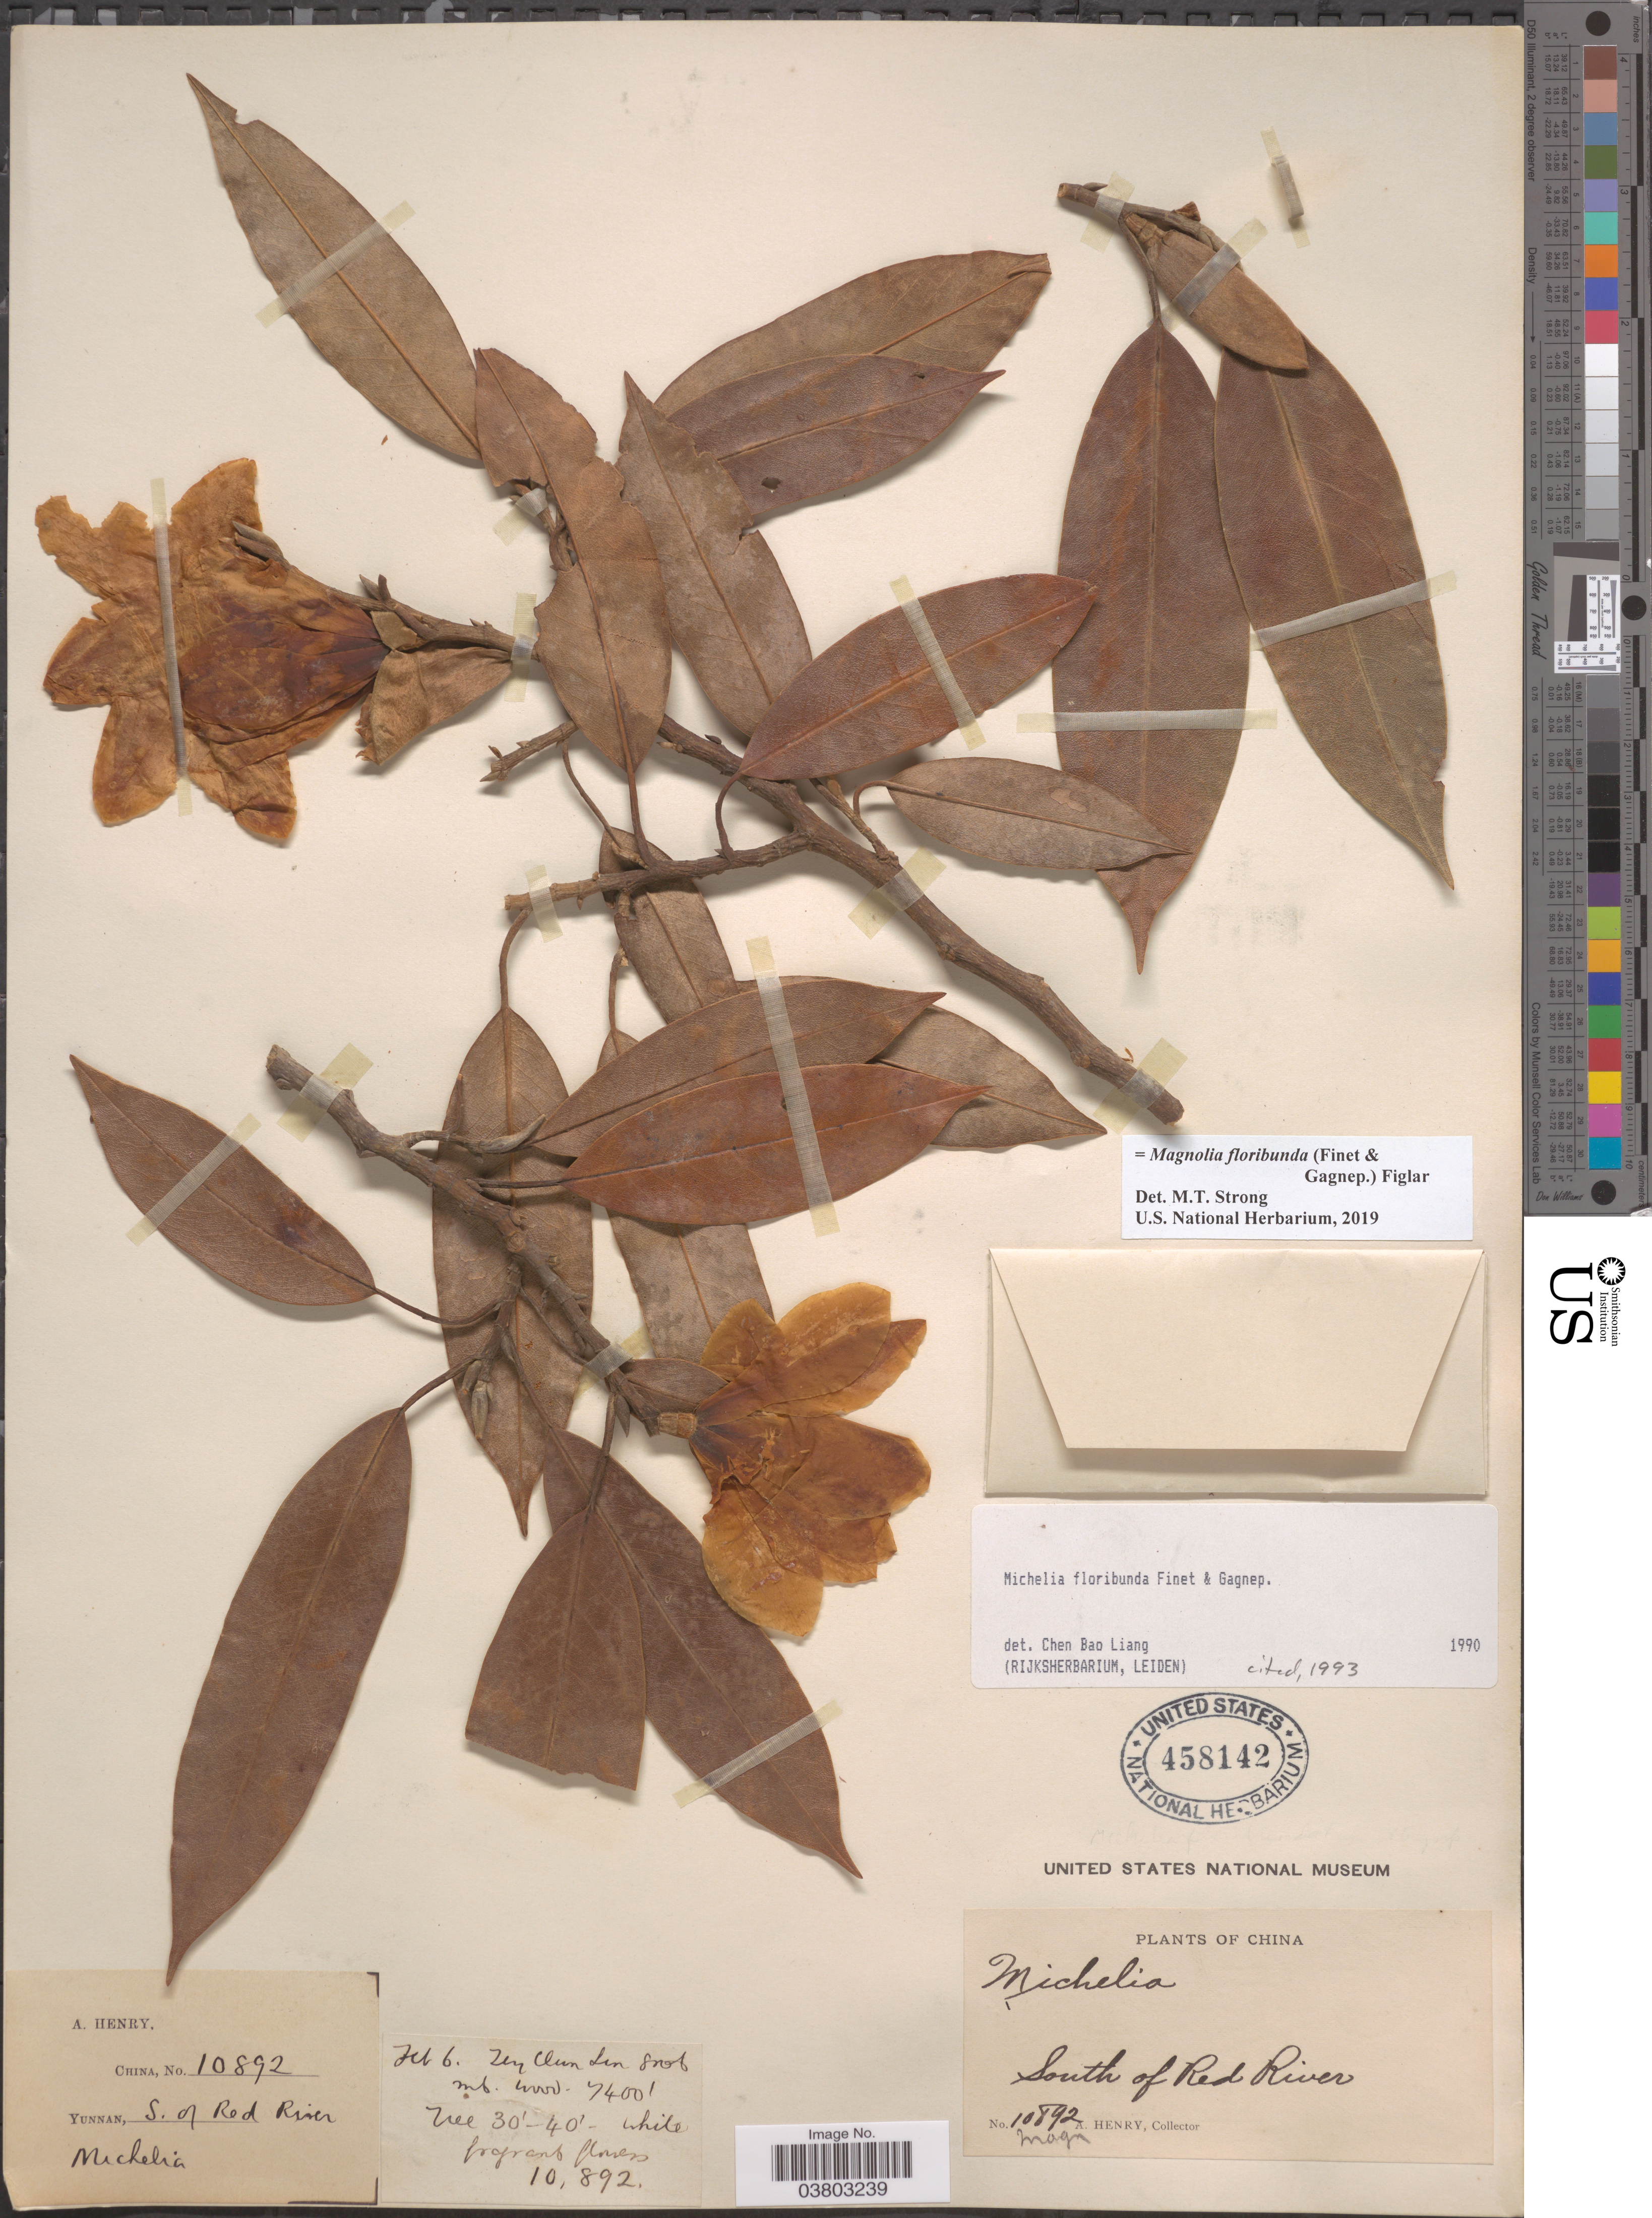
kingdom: Plantae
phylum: Tracheophyta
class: Magnoliopsida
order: Magnoliales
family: Magnoliaceae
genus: Magnolia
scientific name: Magnolia floribunda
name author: (Finet & Gagnep.) Figlar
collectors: A. Henry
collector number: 10892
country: China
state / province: Yunnan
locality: South of Red River.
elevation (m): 2256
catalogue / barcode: US 458142